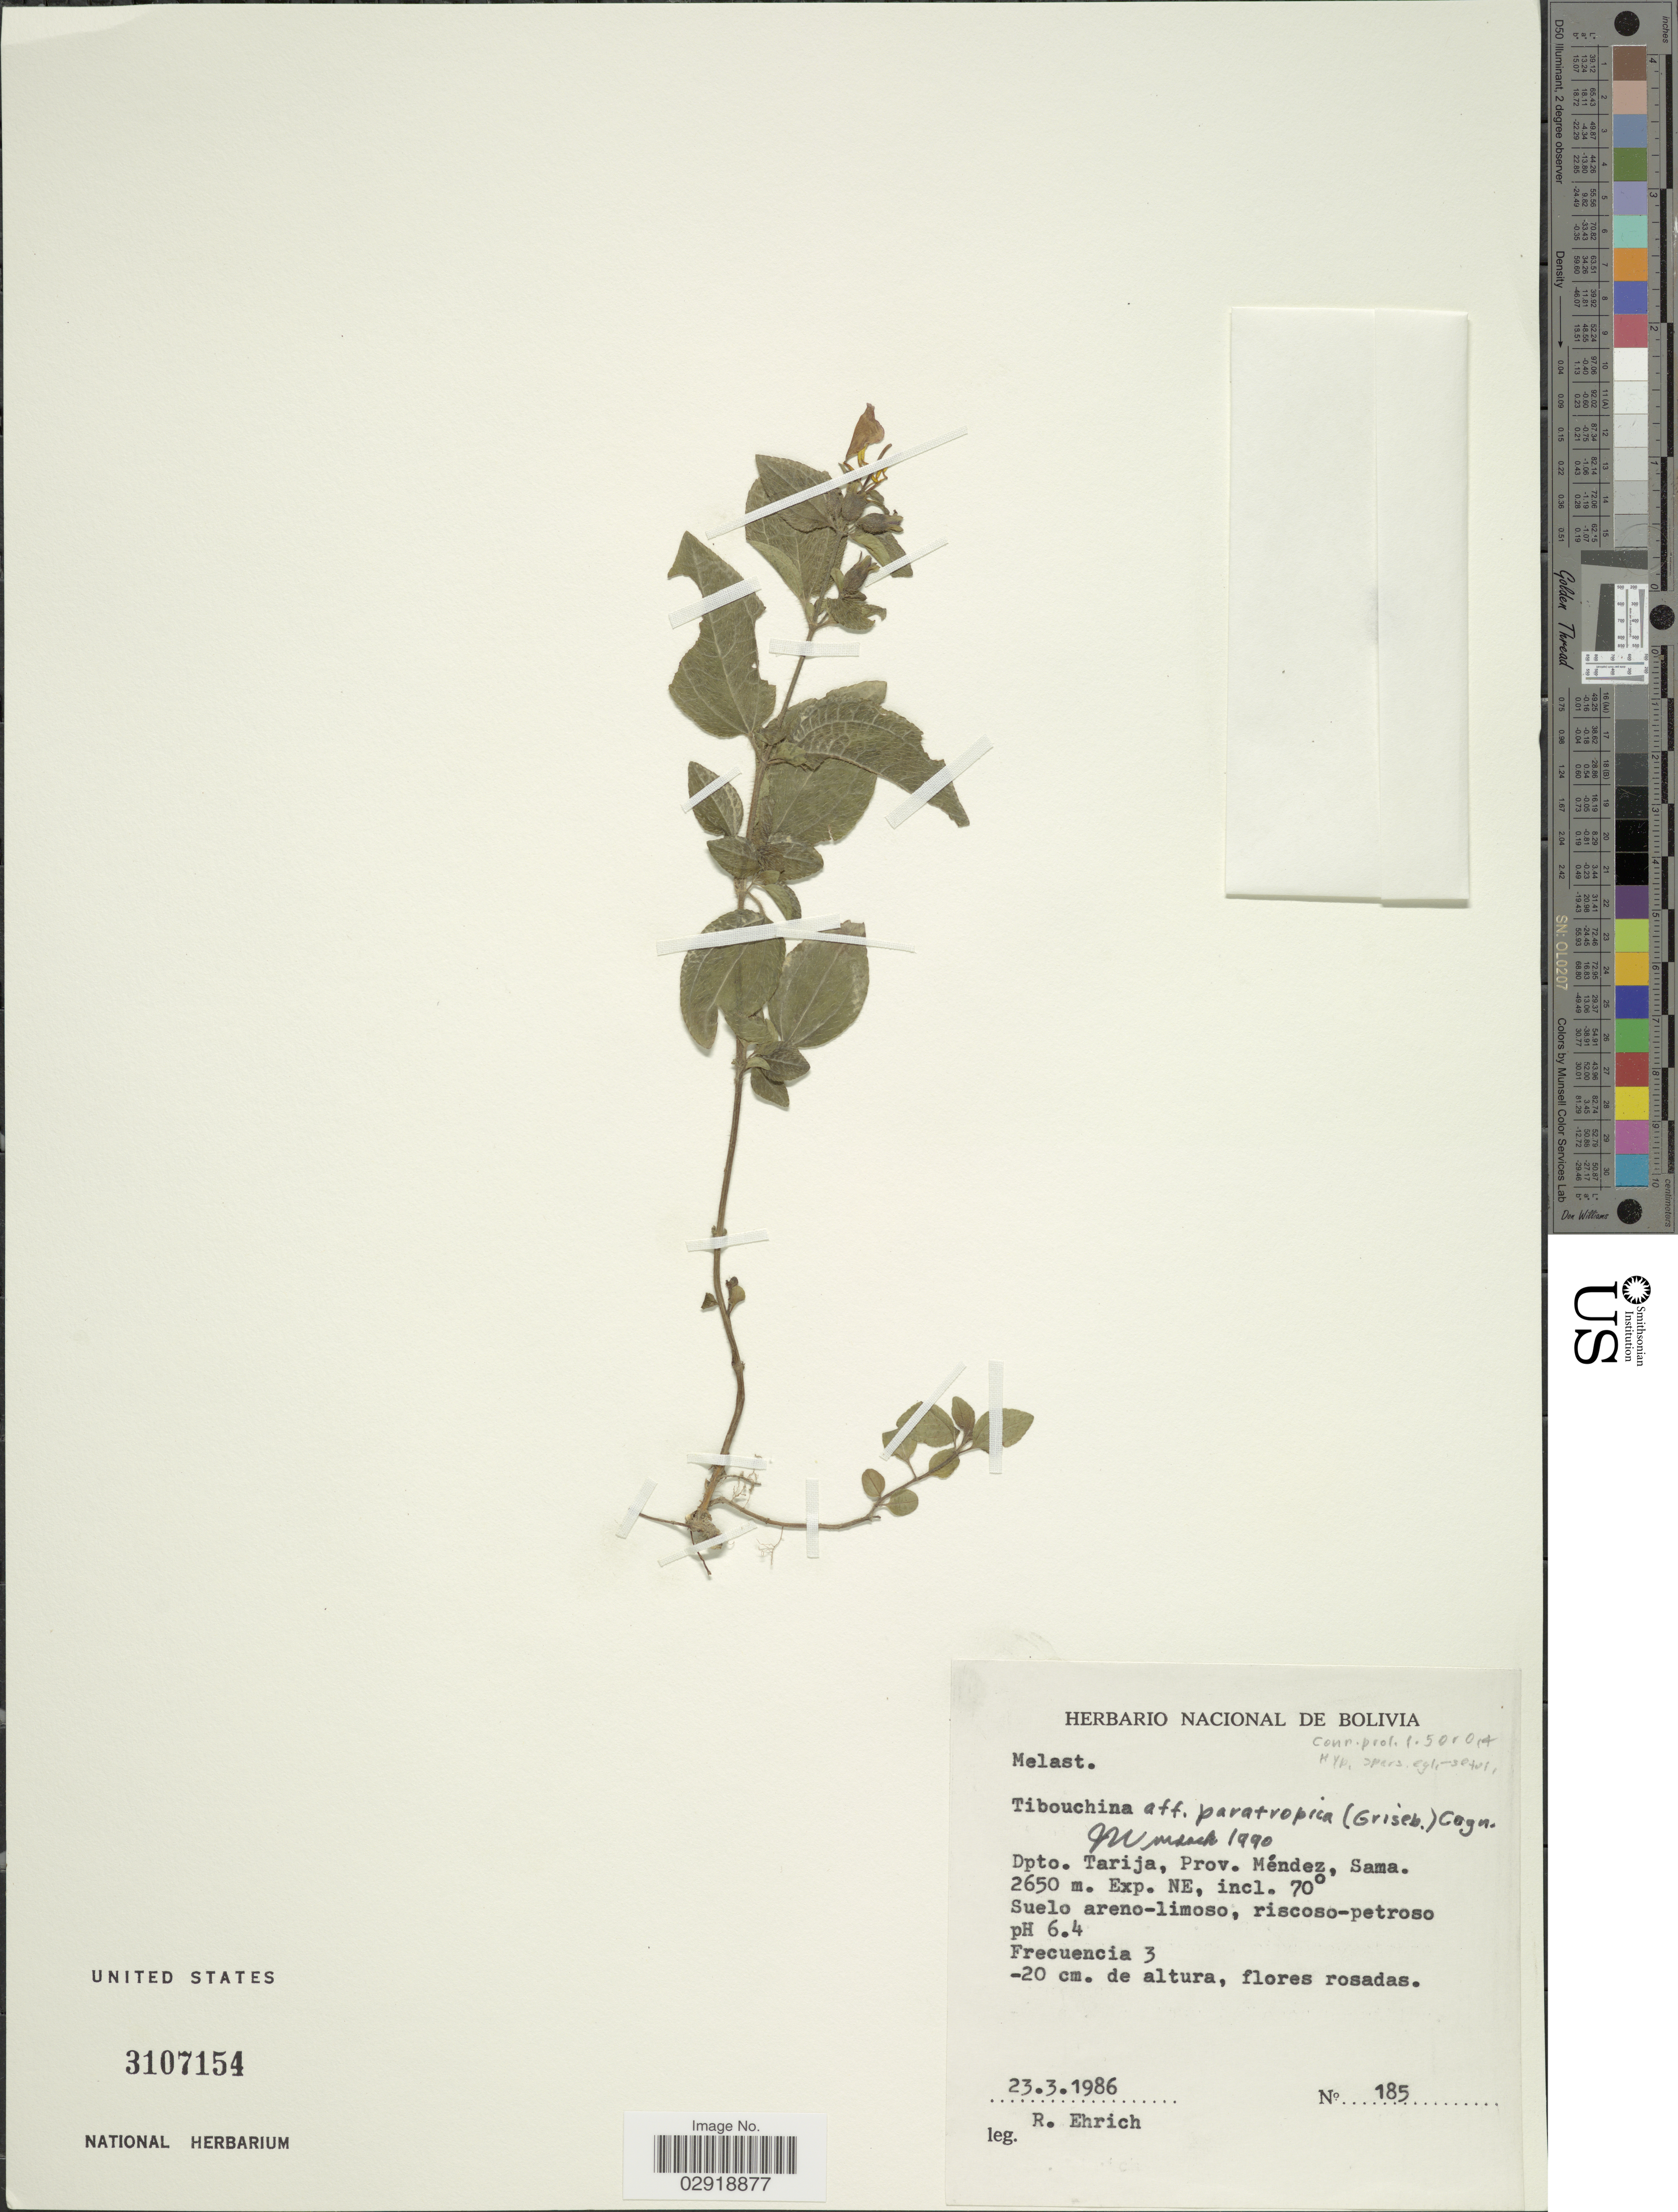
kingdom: Plantae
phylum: Tracheophyta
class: Magnoliopsida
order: Myrtales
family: Melastomataceae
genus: Chaetogastra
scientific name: Chaetogastra paratropica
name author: (Griseb.) P.J.F. Guim. & Michelang.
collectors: R. Ehrich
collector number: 185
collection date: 1986-03-23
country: Bolivia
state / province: Tarija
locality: Dpto. Tarija, Prov. Méndez, Sama. Exp. NE, incl. 70°.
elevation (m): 2650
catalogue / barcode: US 3107154